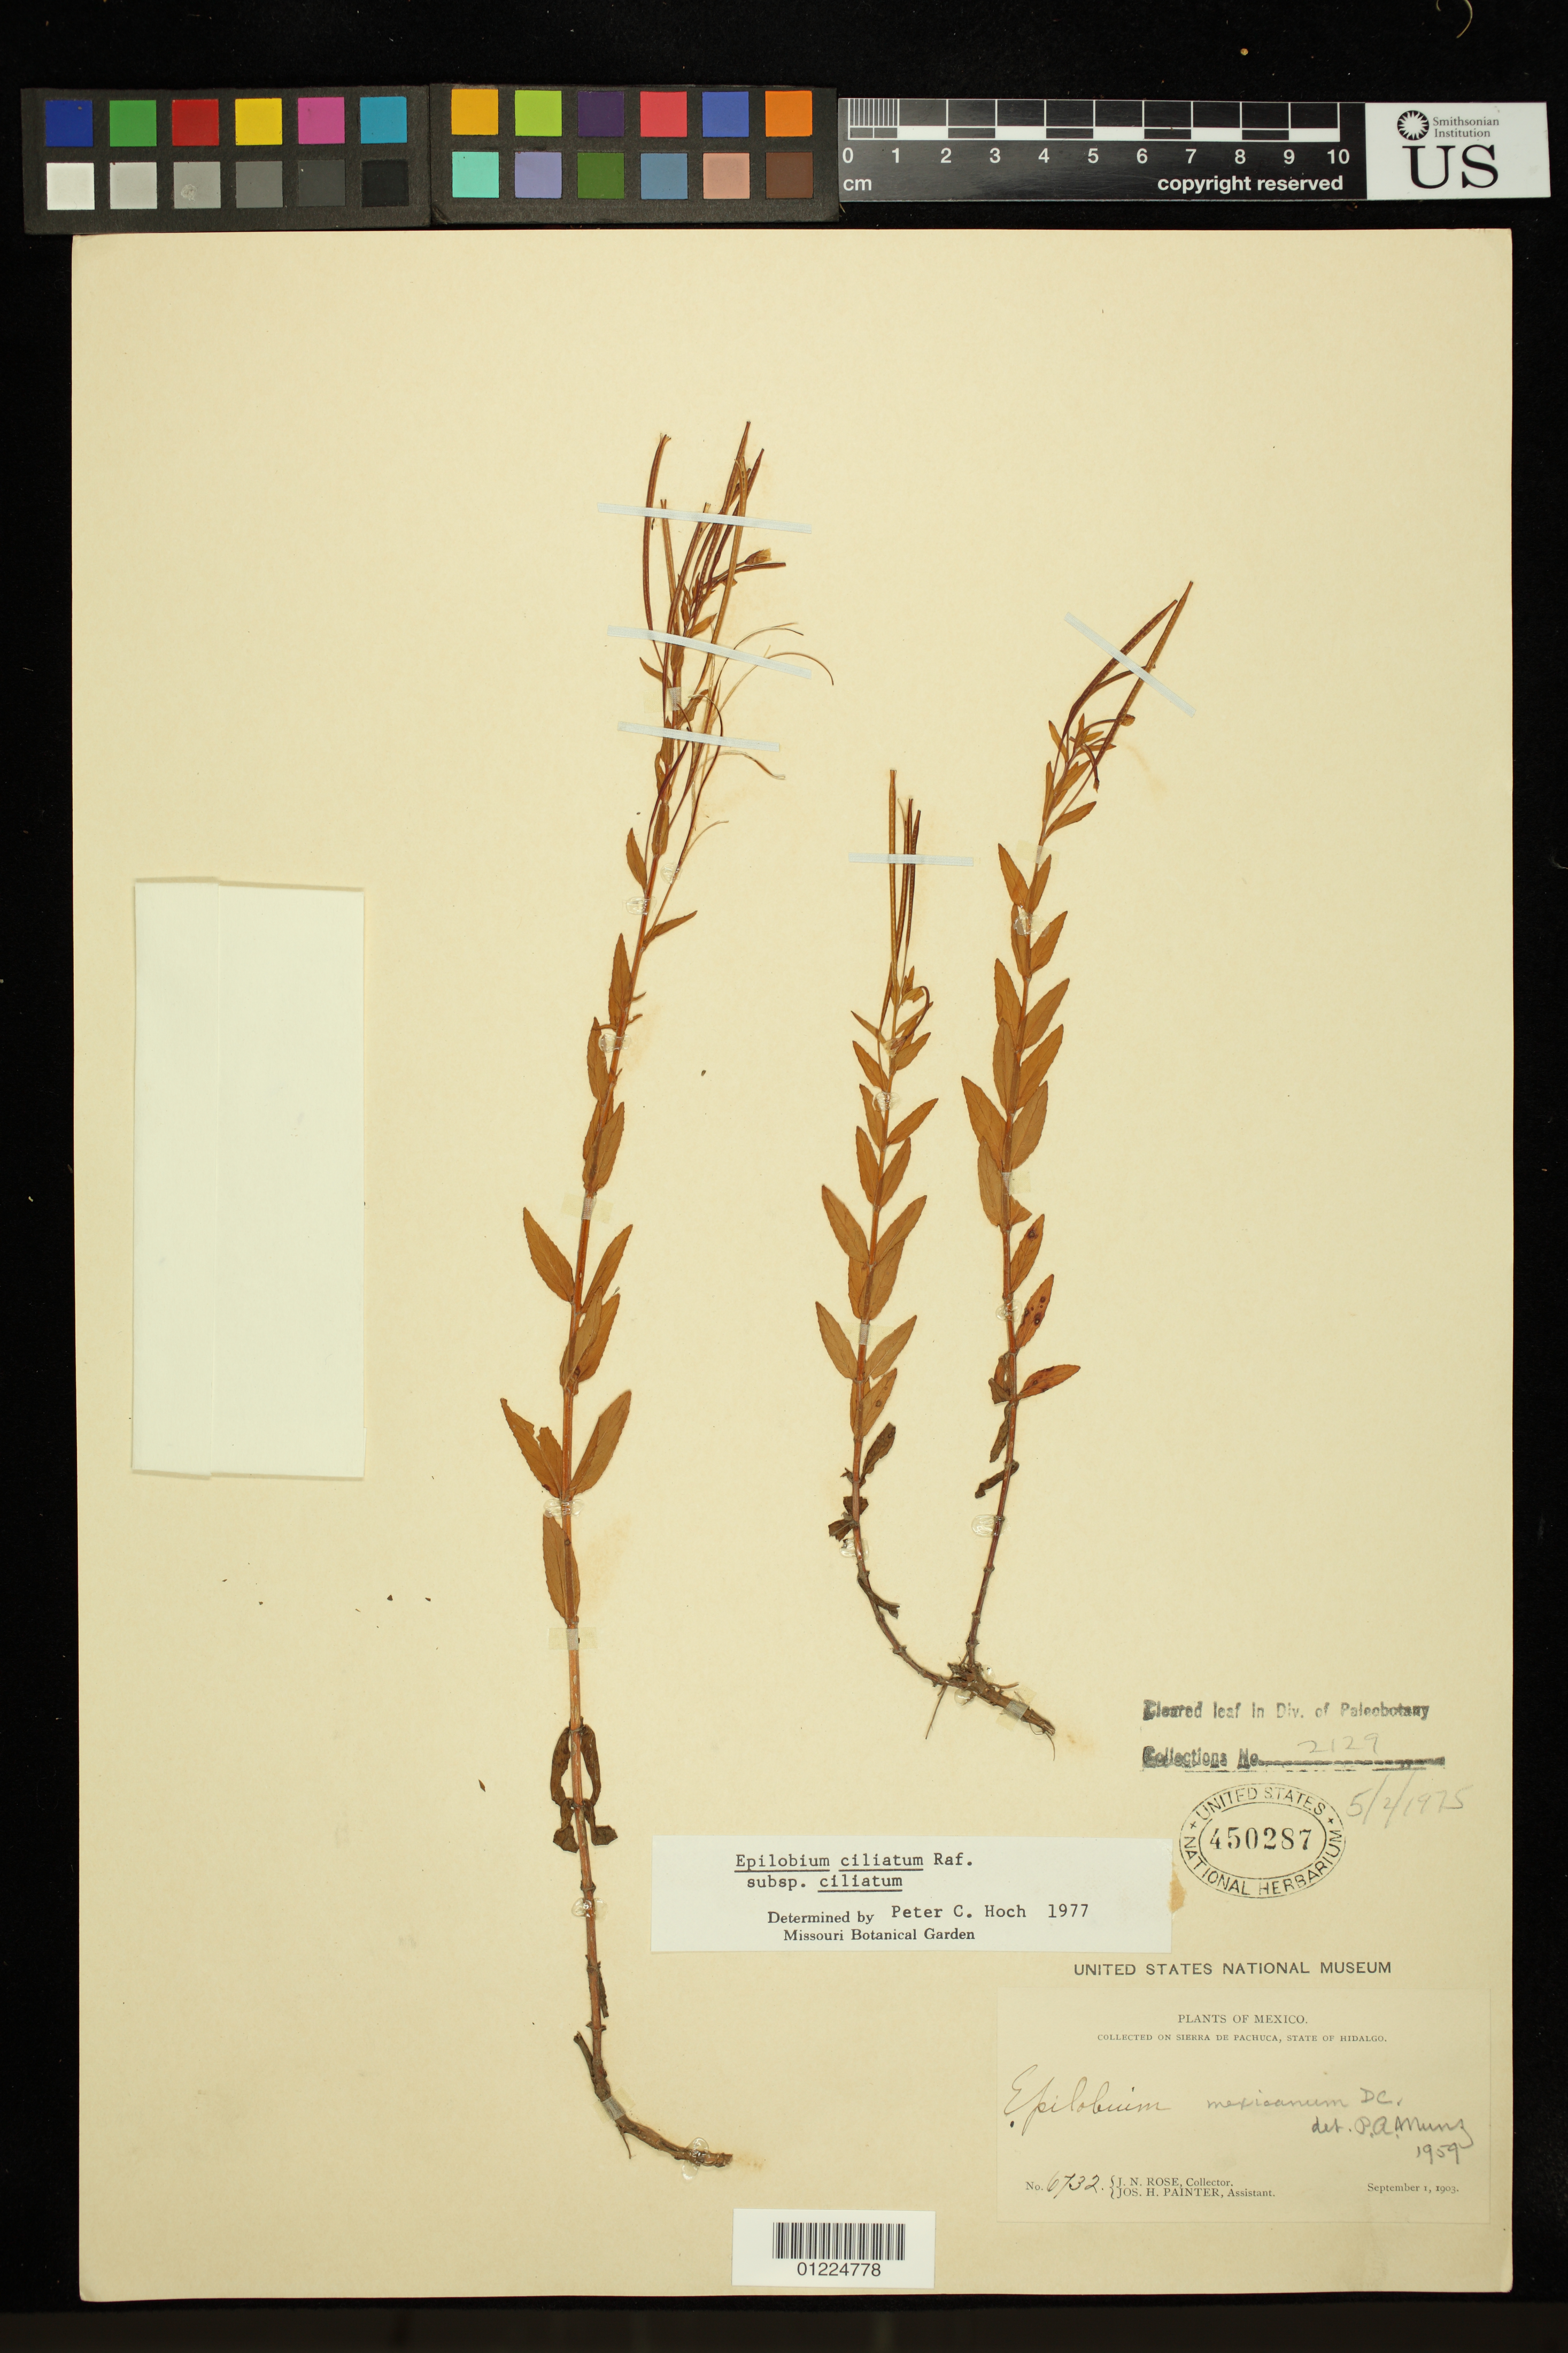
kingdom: Plantae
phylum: Tracheophyta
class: Magnoliopsida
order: Myrtales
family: Onagraceae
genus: Epilobium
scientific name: Epilobium ciliatum subsp. ciliatum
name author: Raf.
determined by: Hoch, P. C.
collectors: J. N. Rose & J. H. Painter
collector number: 6732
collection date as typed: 01 Sep 1903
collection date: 1903-09-01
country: Mexico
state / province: Hidalgo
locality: Sierra de Pachuca.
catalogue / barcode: US 450287